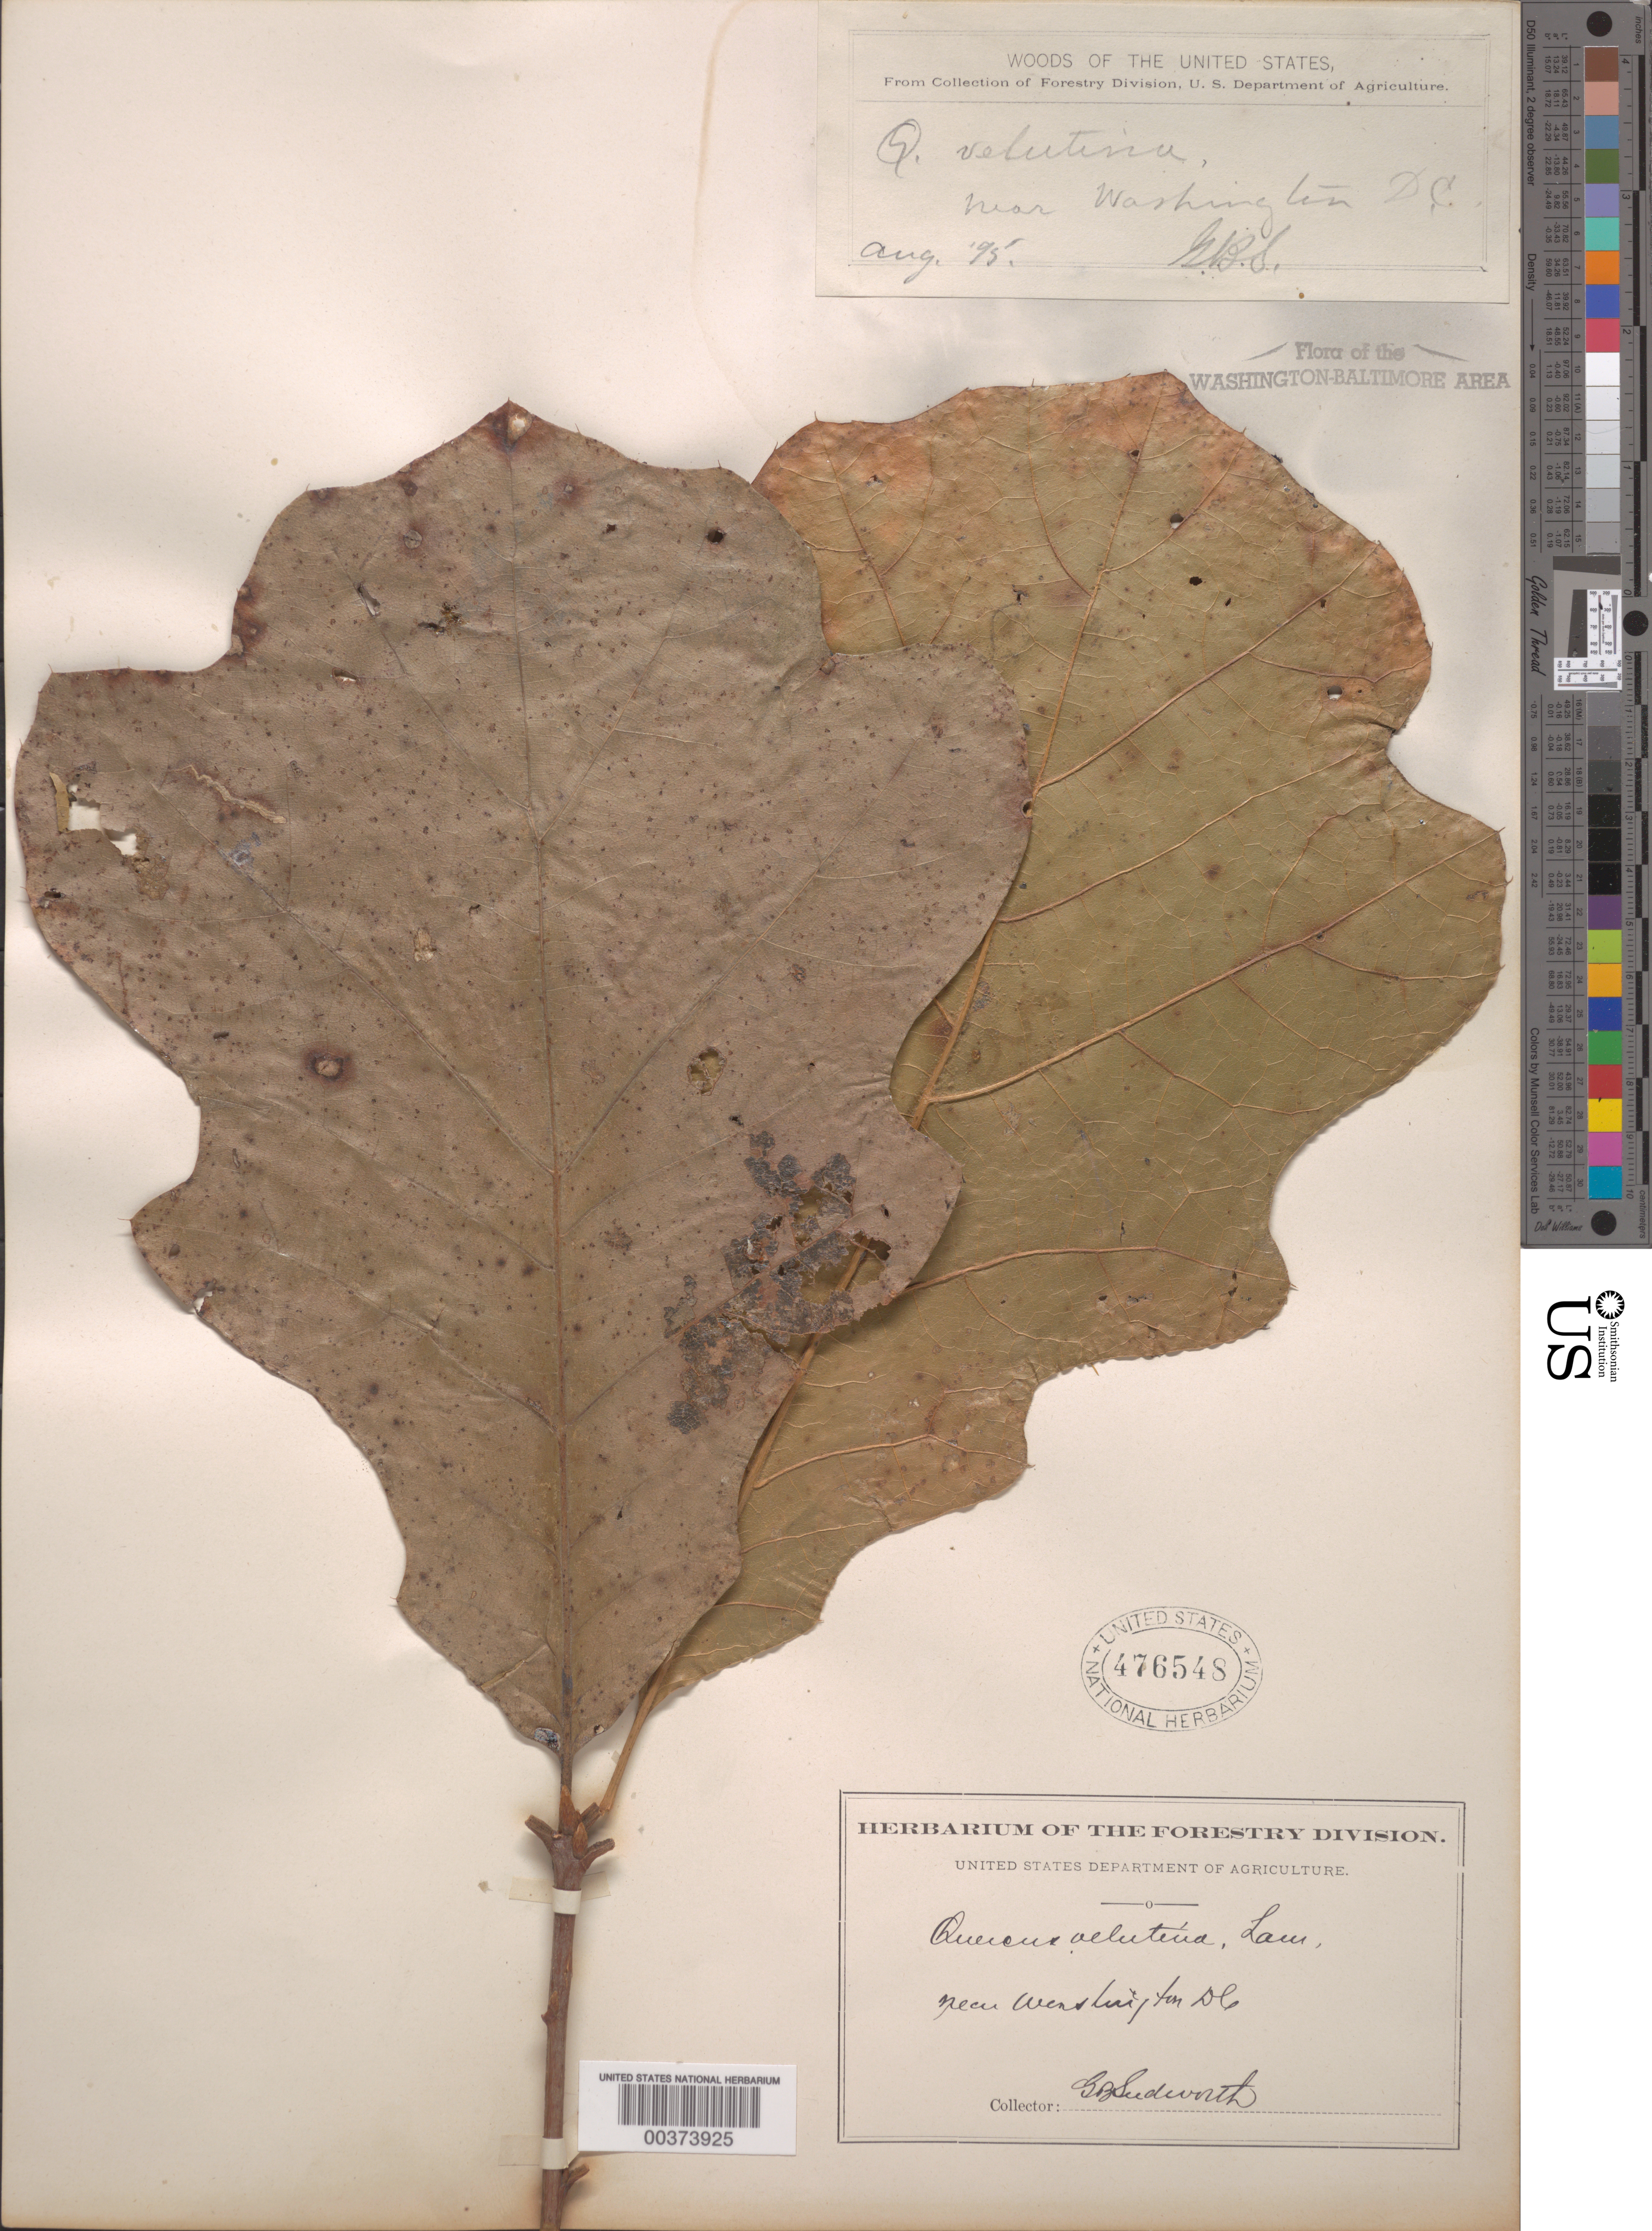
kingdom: Plantae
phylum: Tracheophyta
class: Magnoliopsida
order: Fagales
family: Fagaceae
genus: Quercus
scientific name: Quercus velutina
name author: Lam.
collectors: G. B. Sudworth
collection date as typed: Aug 1895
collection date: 1895-08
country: United States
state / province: District of Columbia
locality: Washington DC area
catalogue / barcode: US 476548